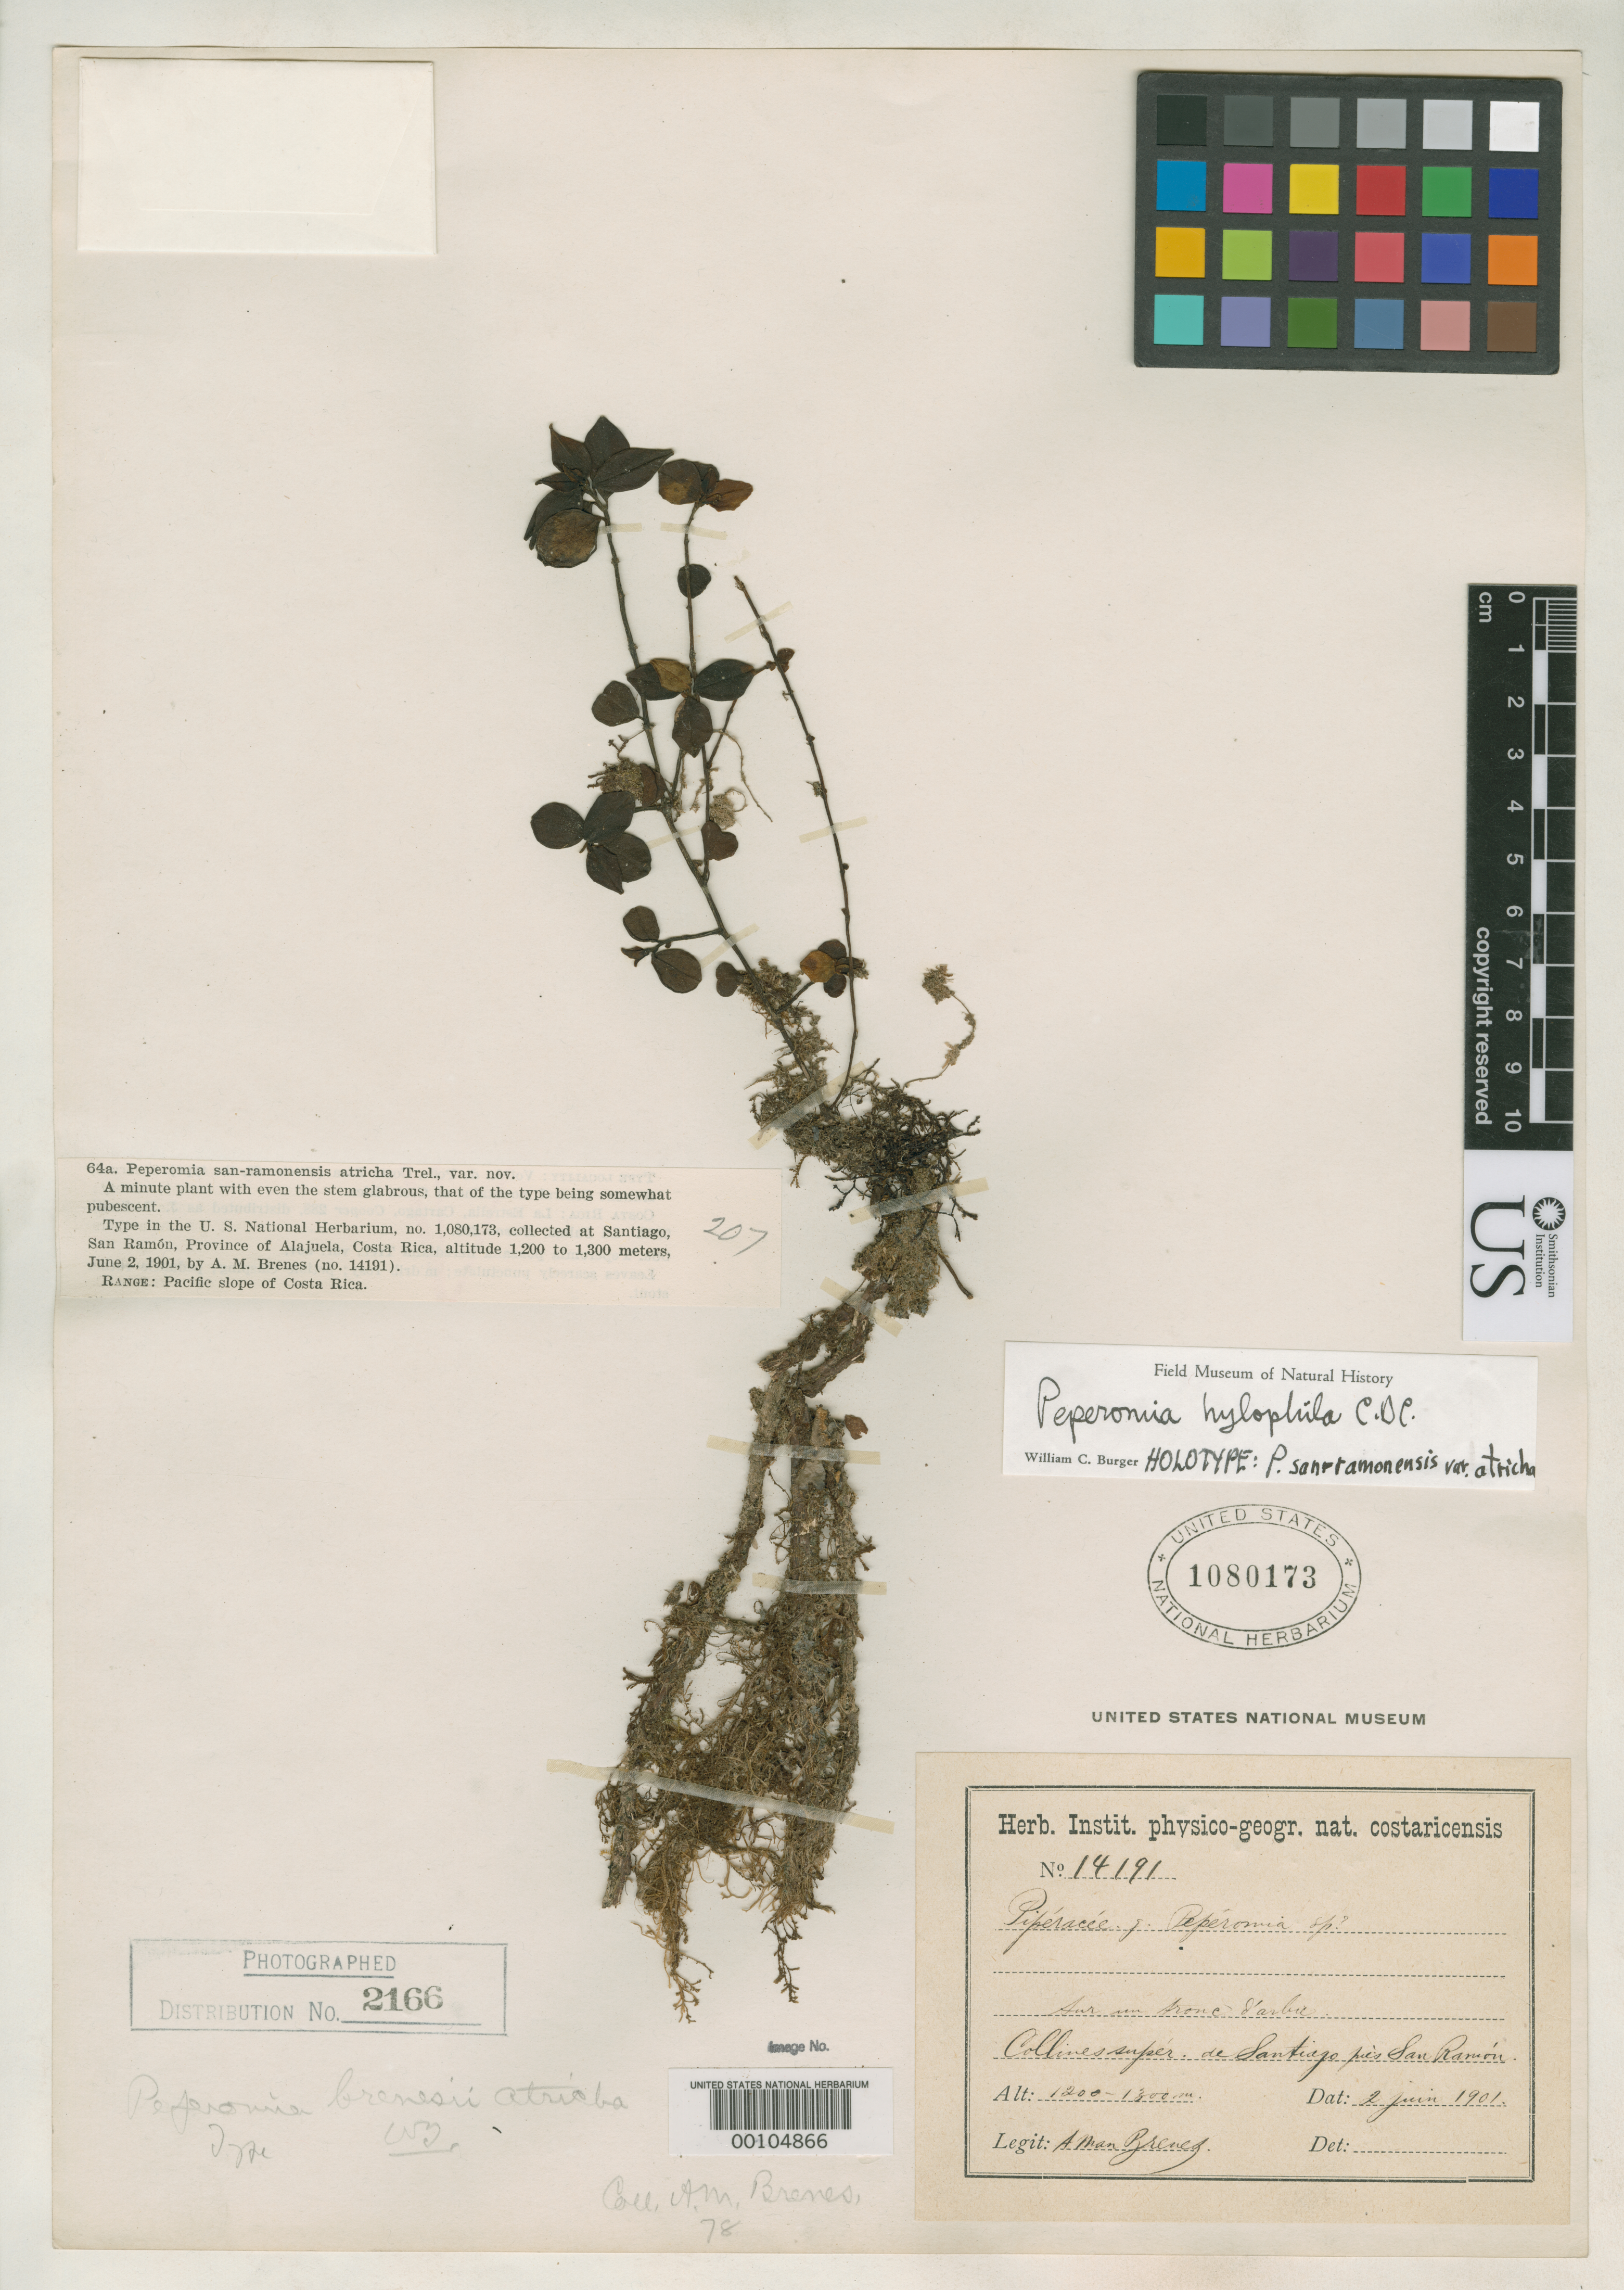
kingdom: Plantae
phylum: Tracheophyta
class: Magnoliopsida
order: Piperales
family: Piperaceae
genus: Peperomia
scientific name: Peperomia sanramonensis var. atricha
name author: Trel.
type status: Holotype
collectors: A. Brenes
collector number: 14191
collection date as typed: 02 Jun 1901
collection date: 1901-06-02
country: Costa Rica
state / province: Alajuela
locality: Santiago, San Ramon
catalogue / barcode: US 1080173